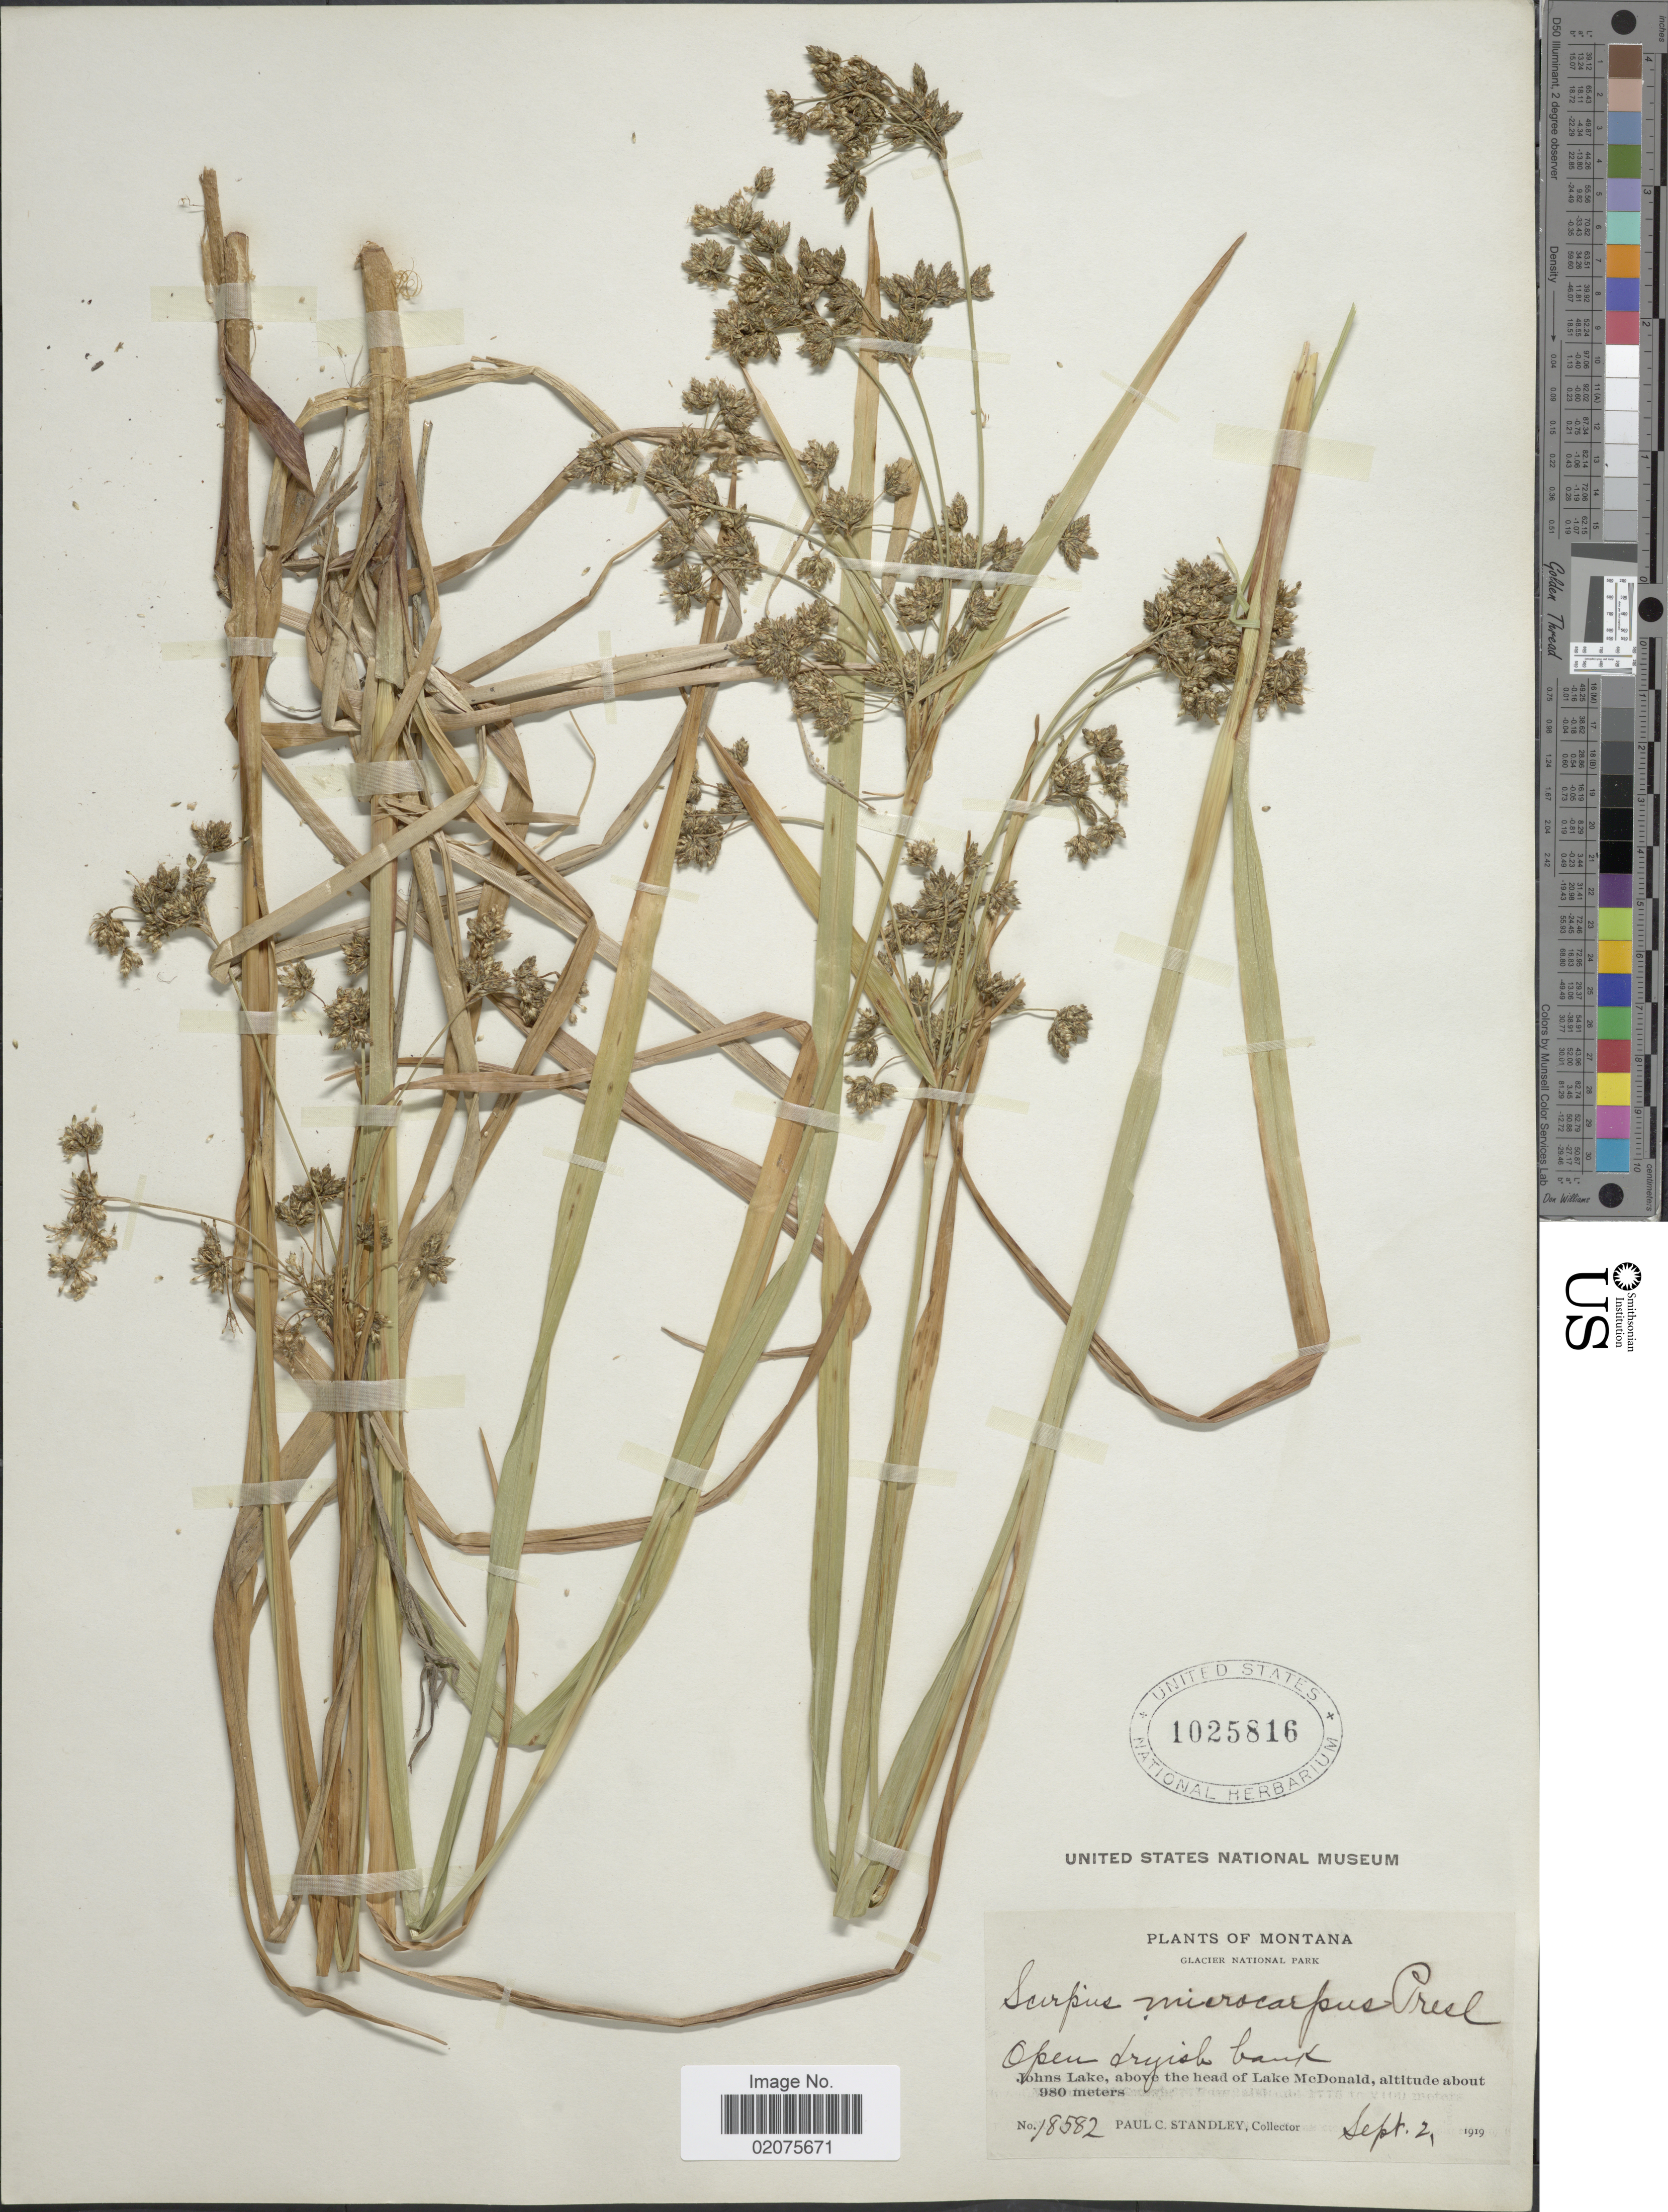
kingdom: Plantae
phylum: Tracheophyta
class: Liliopsida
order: Poales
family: Cyperaceae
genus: Scirpus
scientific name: Scirpus microcarpus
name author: J. Presl & C. Presl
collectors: P. C. Standley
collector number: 18582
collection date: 1919-09-02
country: United States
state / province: Montana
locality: Glacier National Park. Johns Lake, above the head of Lake McDonald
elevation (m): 980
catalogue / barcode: US 1025816